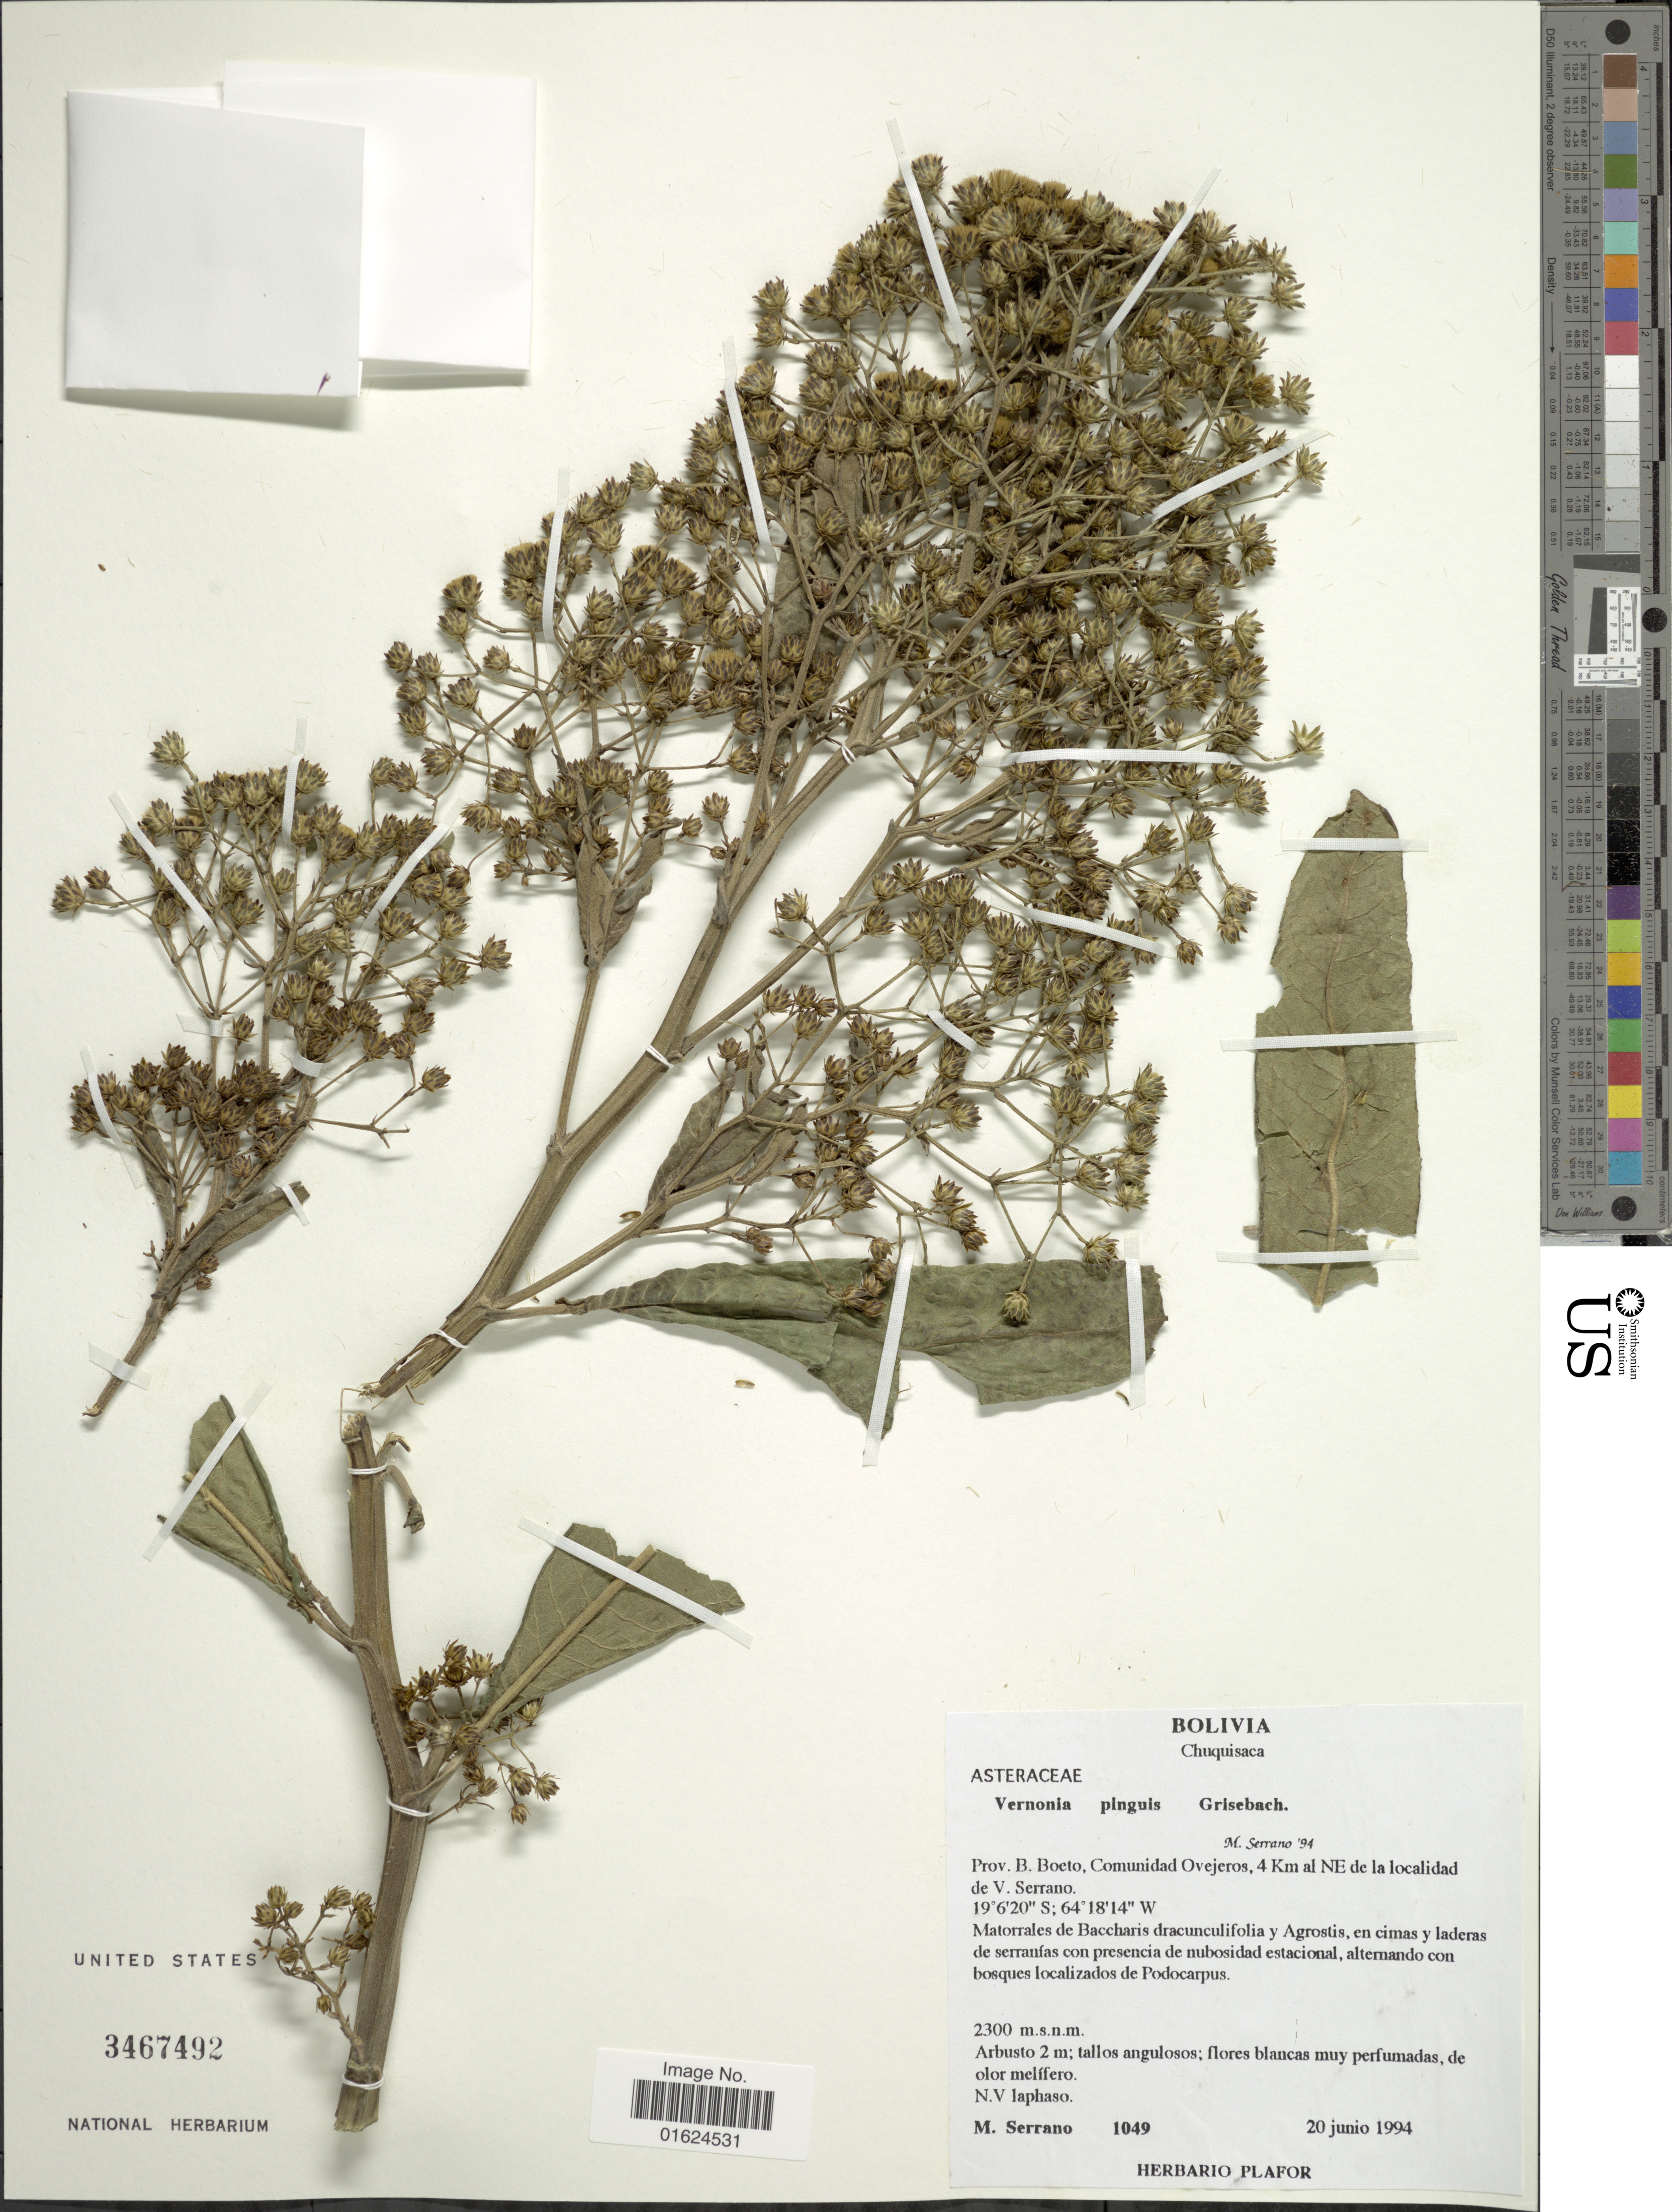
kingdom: Plantae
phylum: Tracheophyta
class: Magnoliopsida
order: Asterales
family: Asteraceae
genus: Vernonanthura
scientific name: Vernonanthura pinguis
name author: (Griseb.) H. Rob.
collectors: M. Serrano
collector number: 1049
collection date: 1994-06-20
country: Bolivia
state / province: Chuquisaca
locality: Prov. B. Boeto, Comunidad Ovejeros, 4 Km al NE del la localidad de V. Serrano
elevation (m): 2300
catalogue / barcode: US 3467492